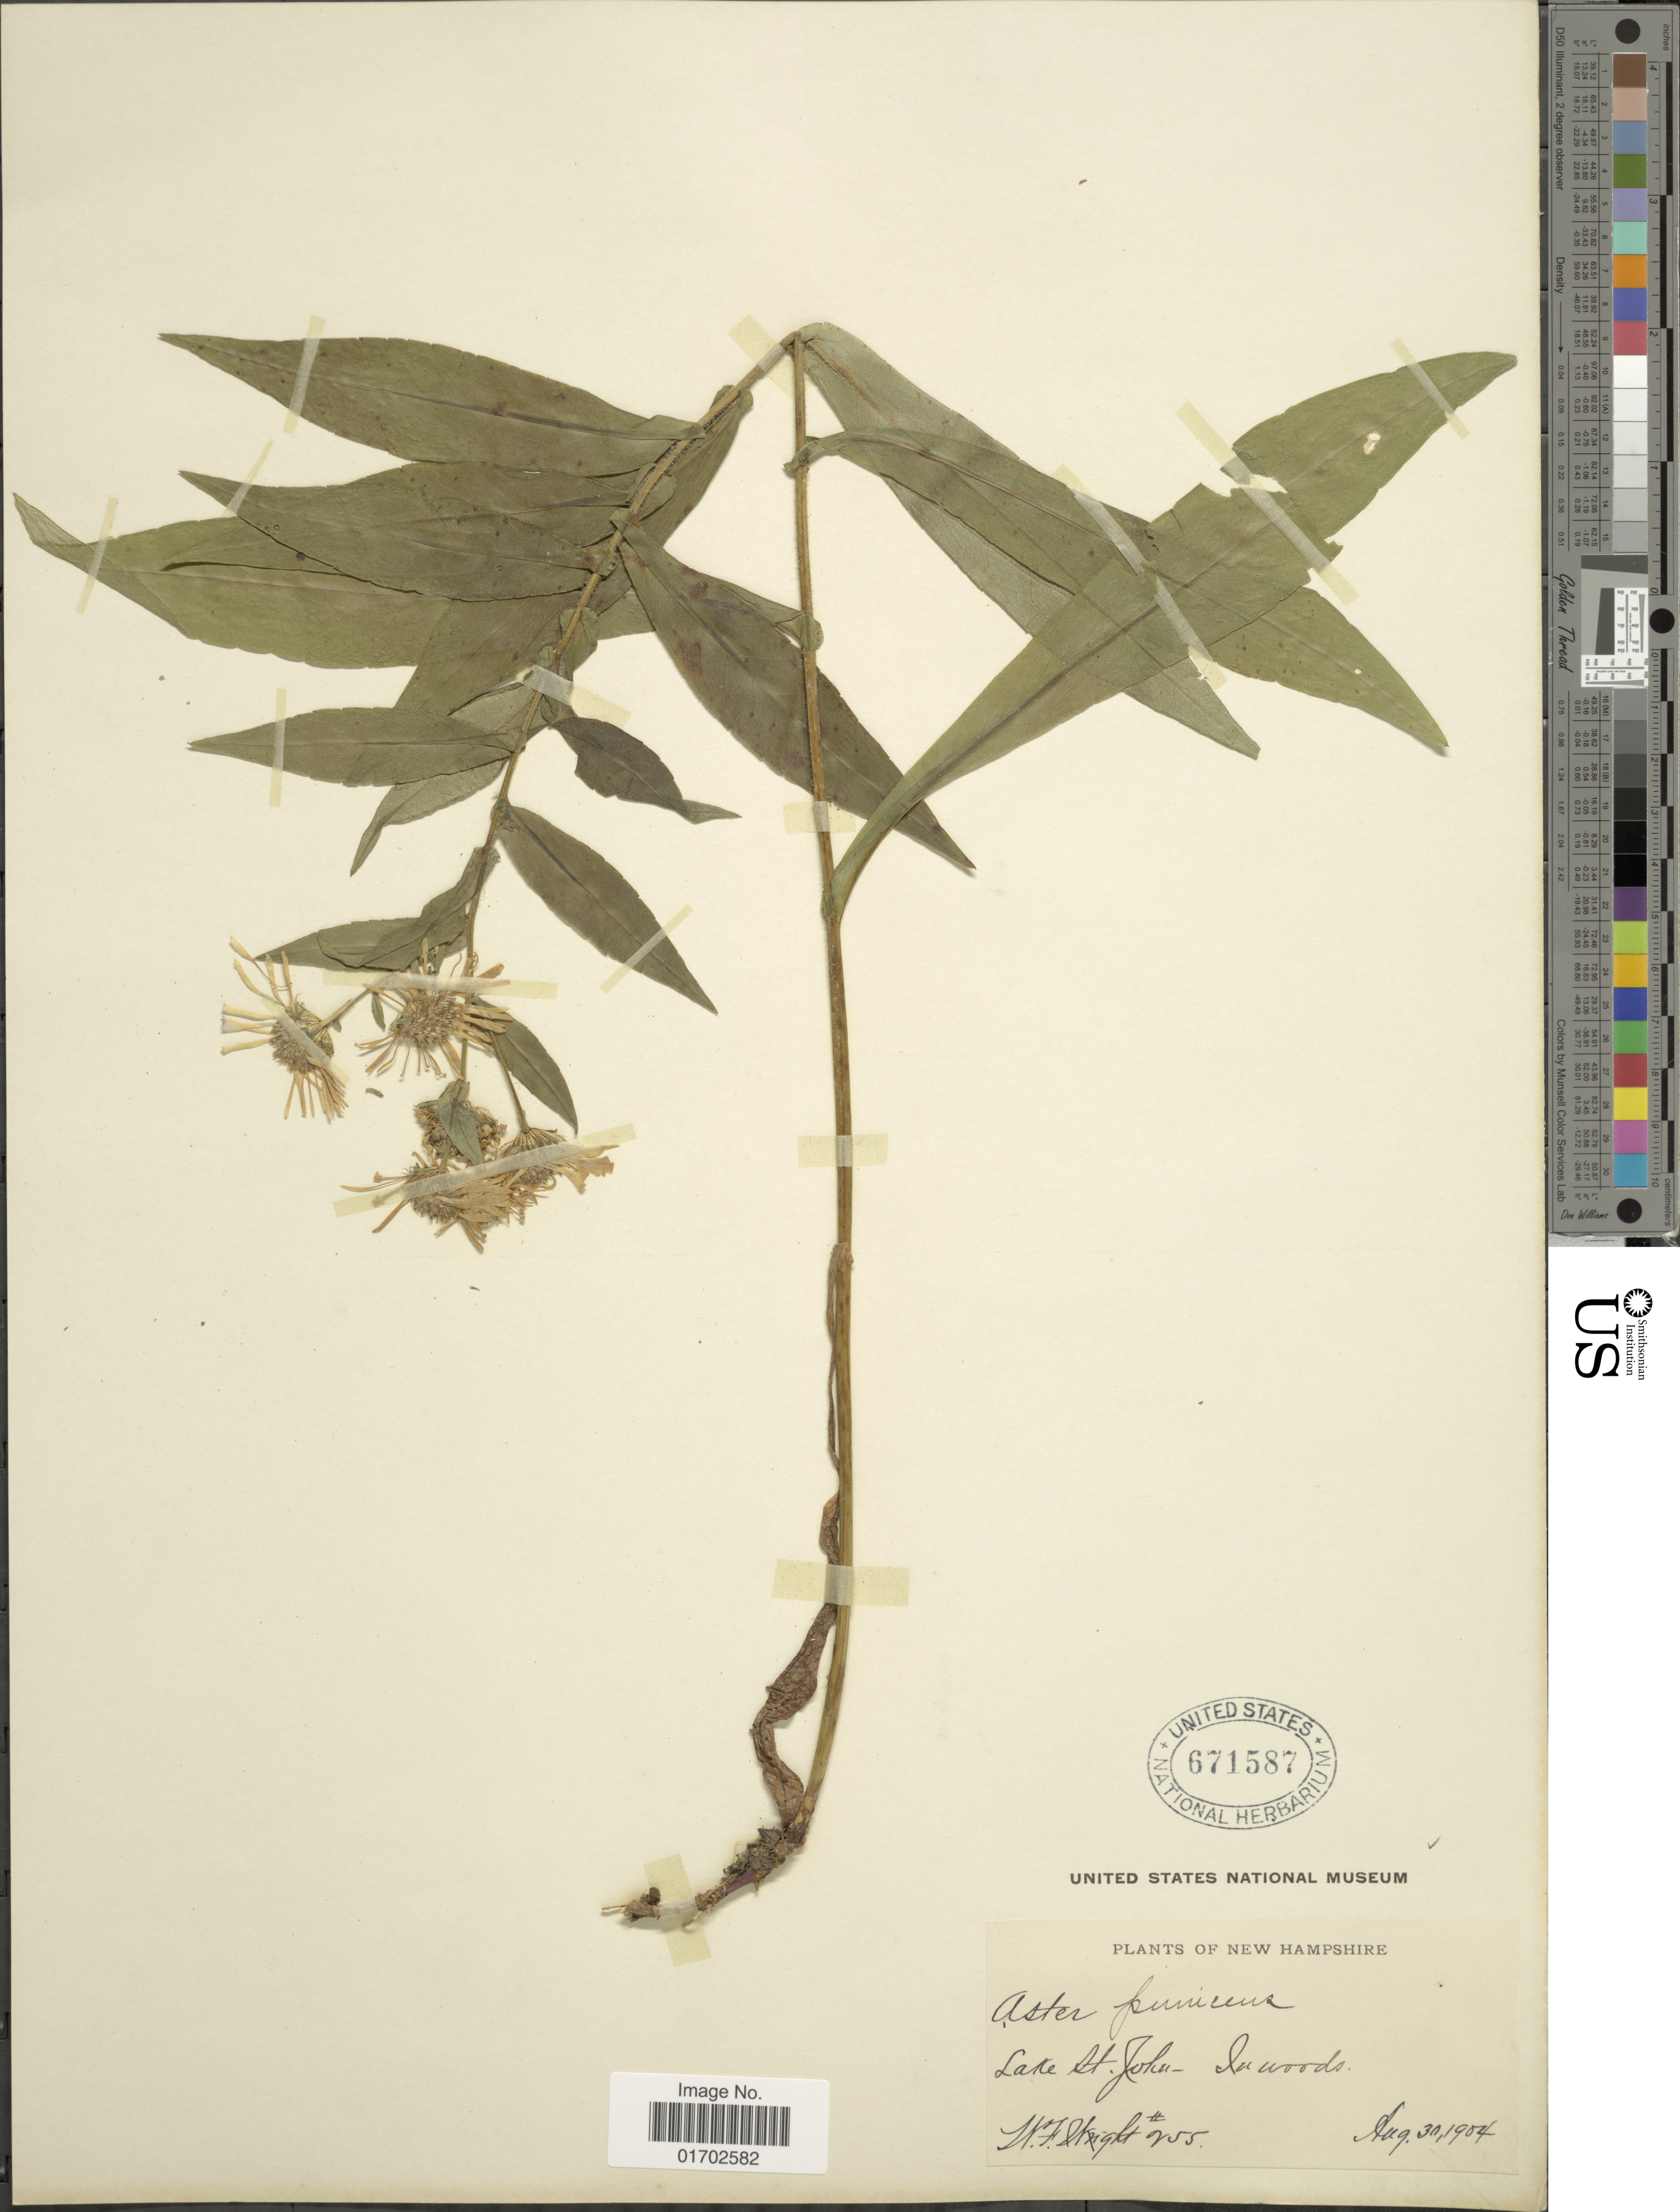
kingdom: Plantae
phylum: Tracheophyta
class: Magnoliopsida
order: Asterales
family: Asteraceae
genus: Symphyotrichum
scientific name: Symphyotrichum puniceum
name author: (L.) Á. Löve & D. Löve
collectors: W. F. Wright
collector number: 255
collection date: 1904-08-31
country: United States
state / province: New Hampshire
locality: Lake St. John - In woods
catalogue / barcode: US 671587